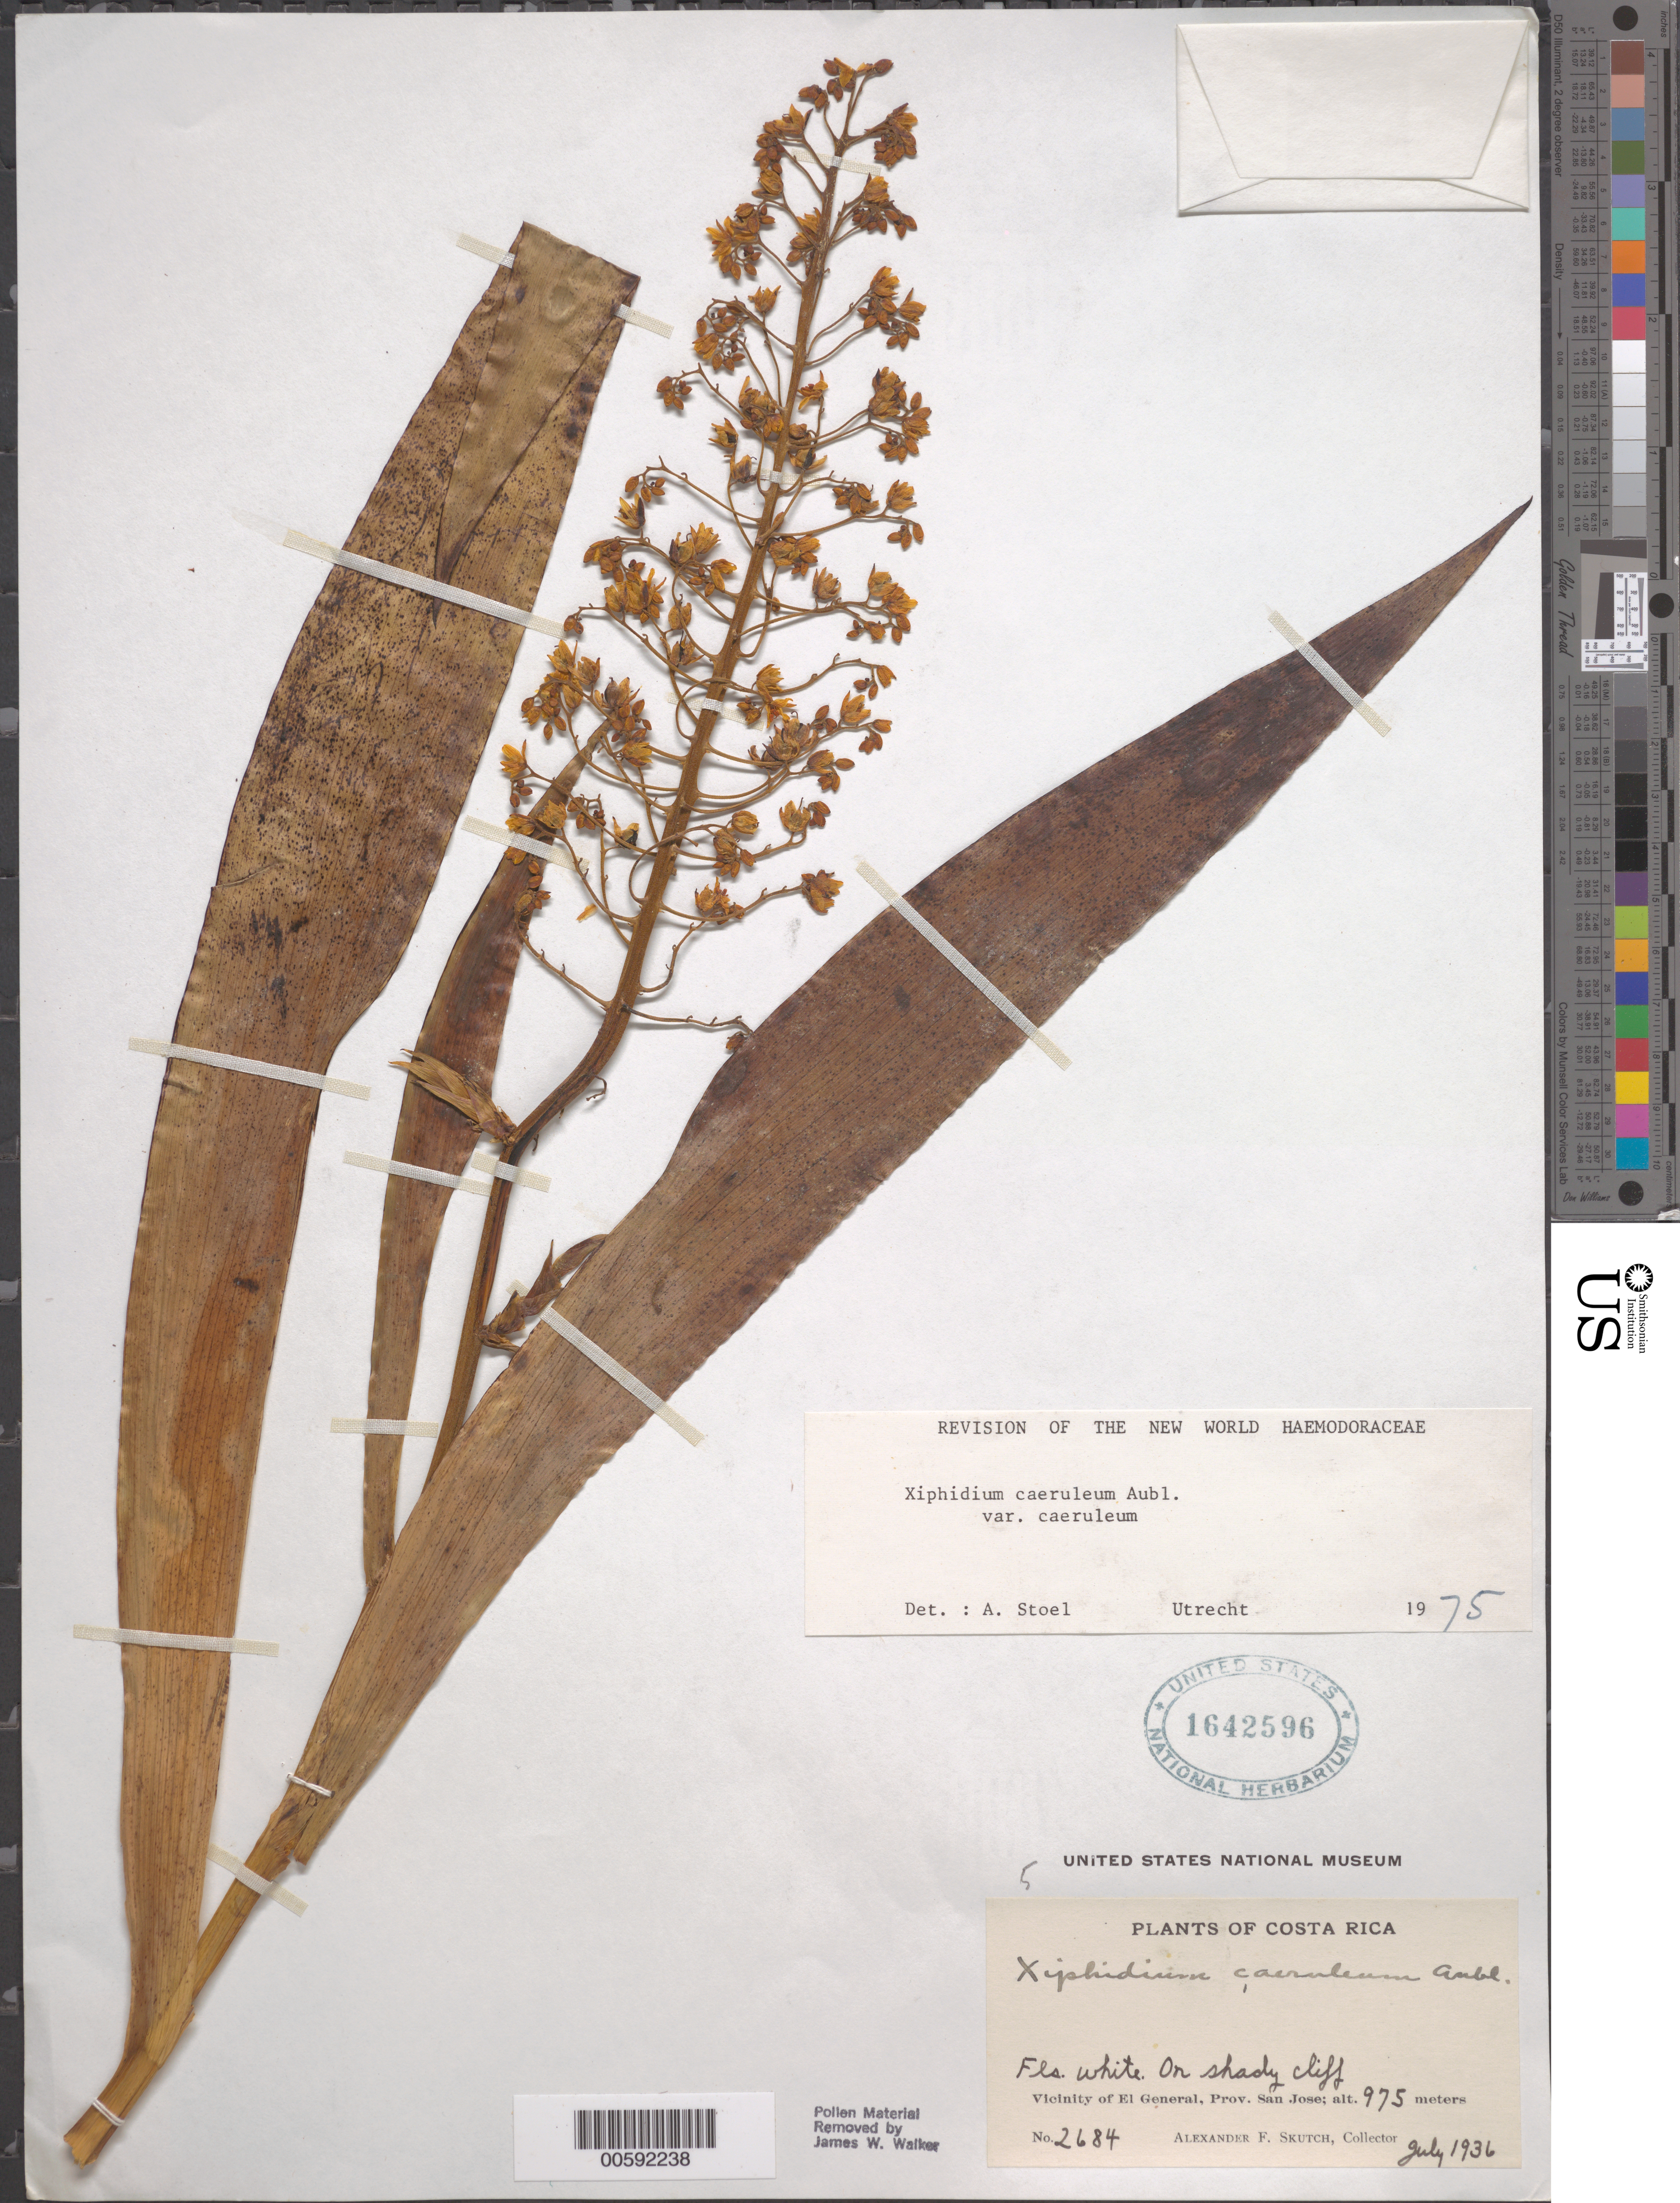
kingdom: Plantae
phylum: Tracheophyta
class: Liliopsida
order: Commelinales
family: Haemodoraceae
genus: Xiphidium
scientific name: Xiphidium caeruleum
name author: Aubl.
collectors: A. F. Skutch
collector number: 2684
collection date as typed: Jul 1936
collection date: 1936-07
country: Costa Rica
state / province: San José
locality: El General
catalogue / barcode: US 1642596